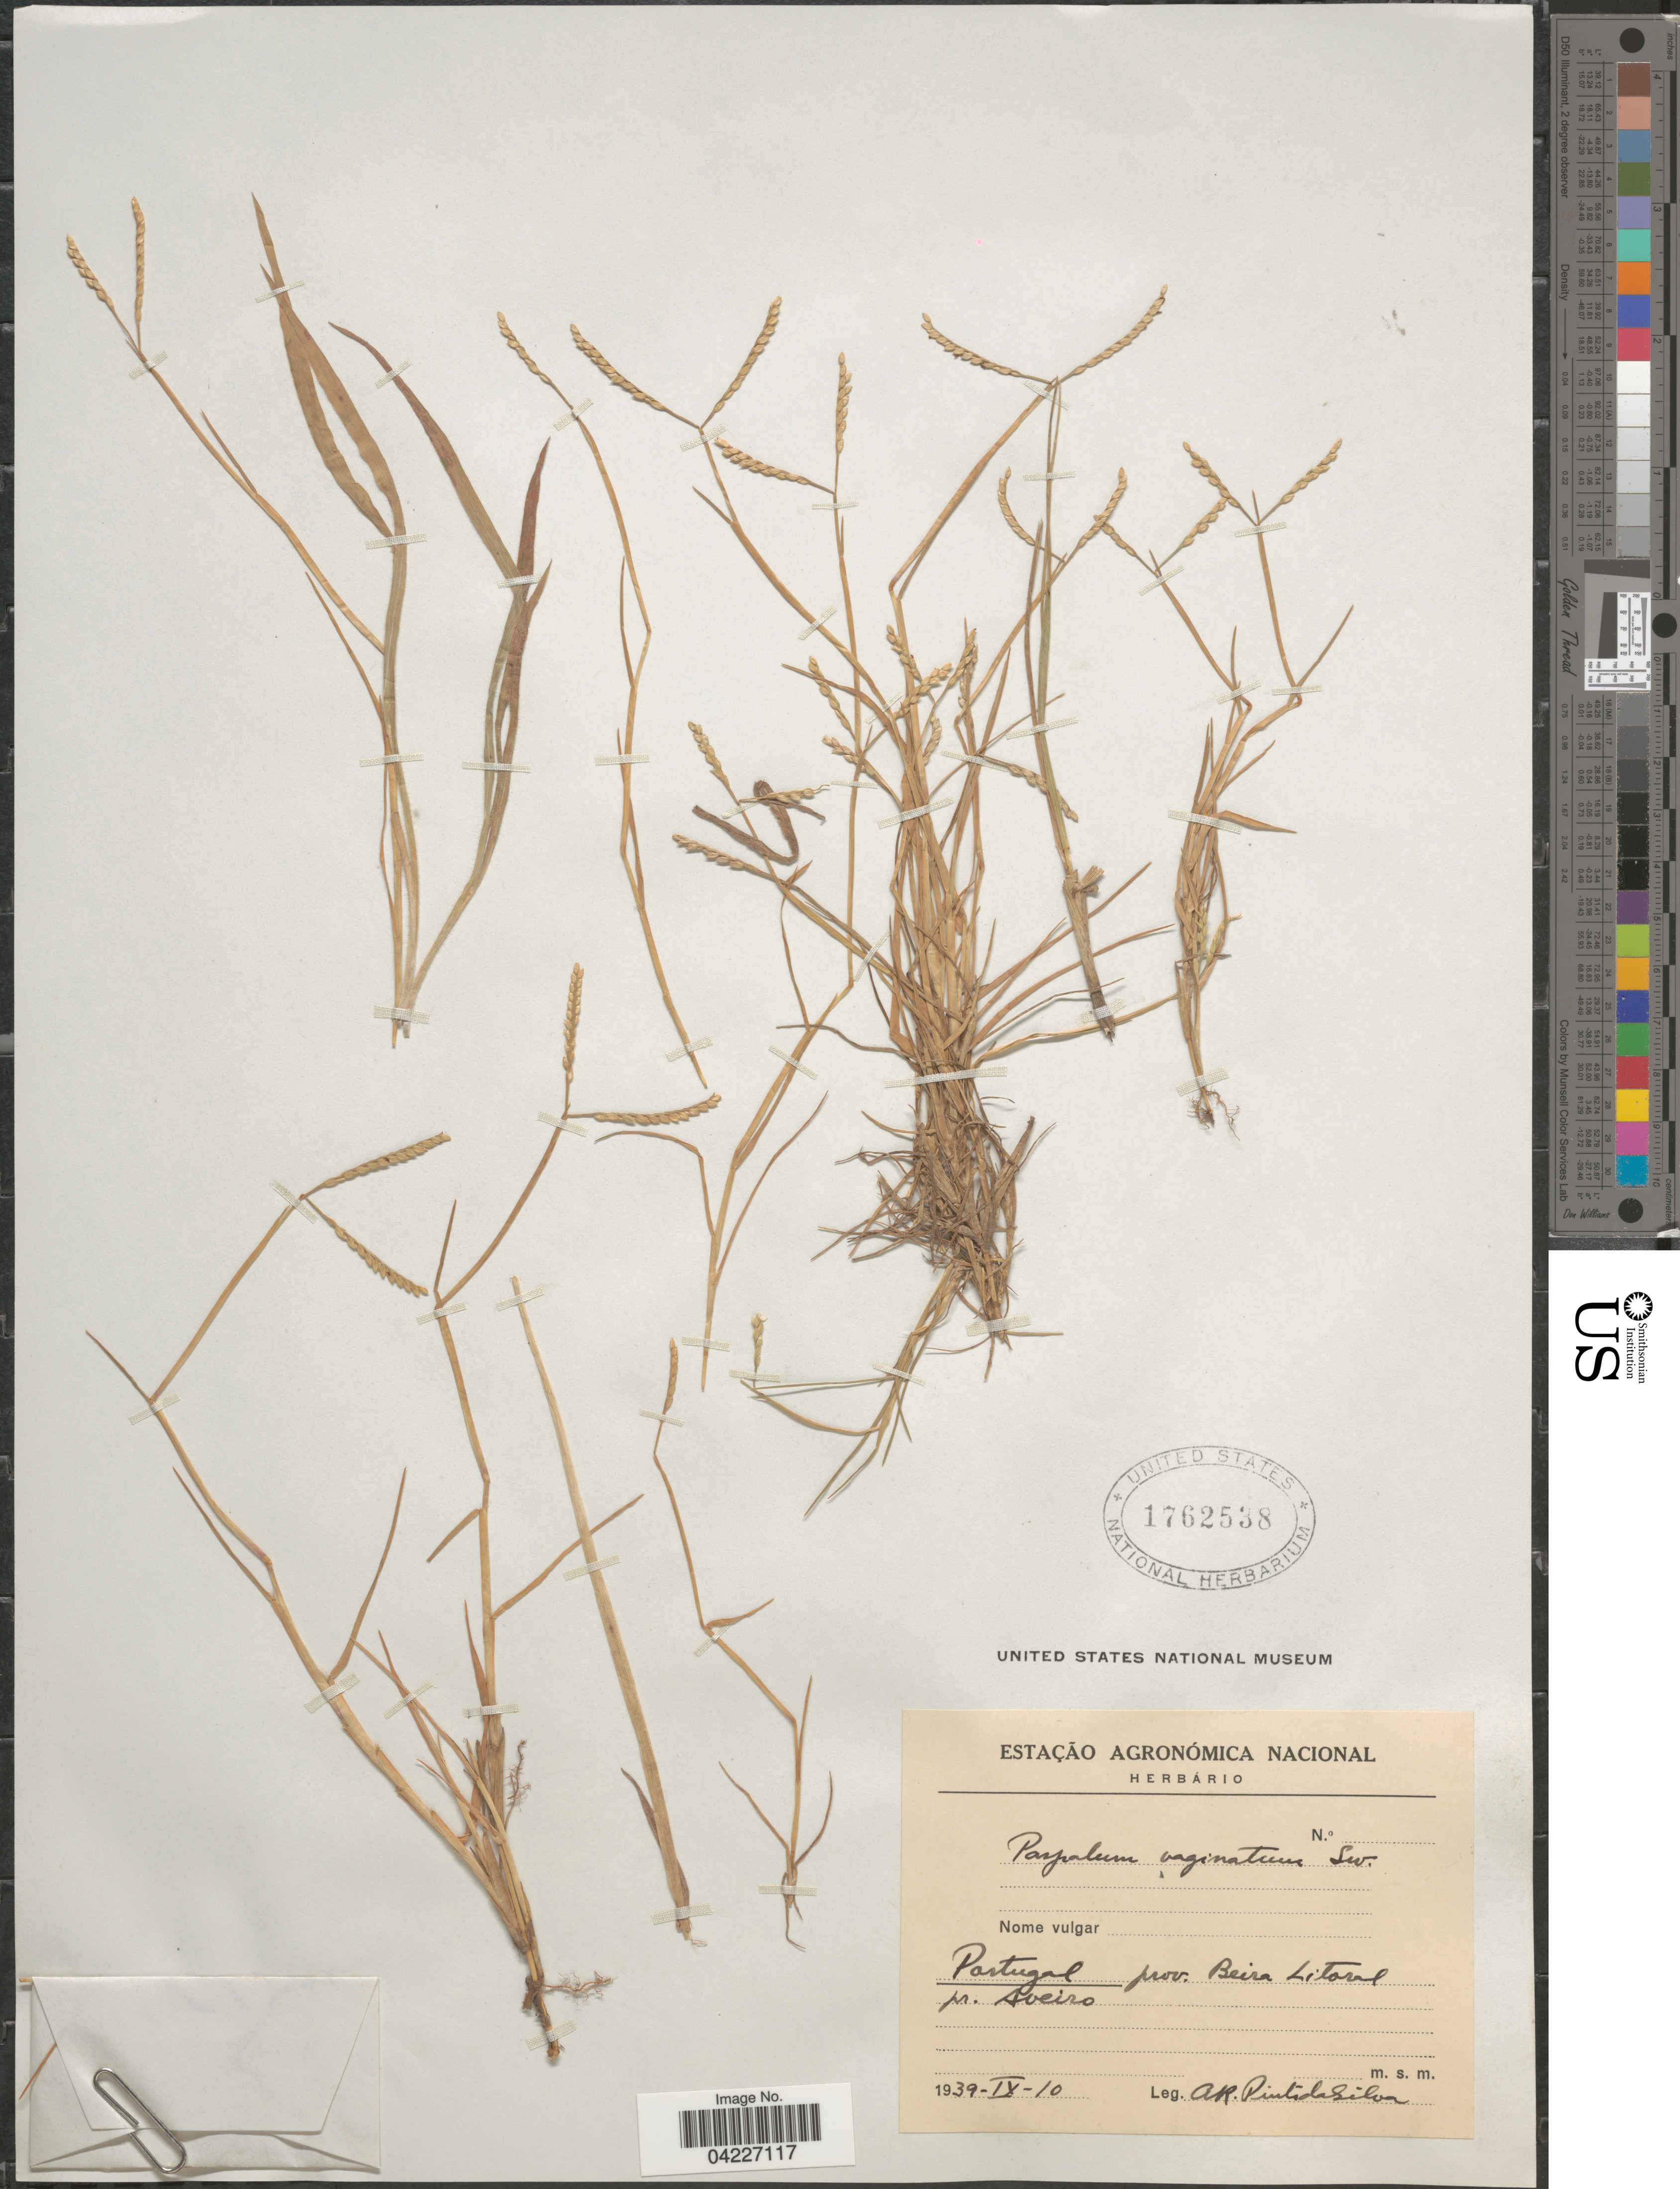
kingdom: Plantae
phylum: Tracheophyta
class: Liliopsida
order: Poales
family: Poaceae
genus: Paspalum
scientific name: Paspalum distichum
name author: L.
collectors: A. Pinto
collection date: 1939-09-10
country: Portugal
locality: Prov. Beira Litoral pr. Aveiro.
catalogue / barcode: US 1762538